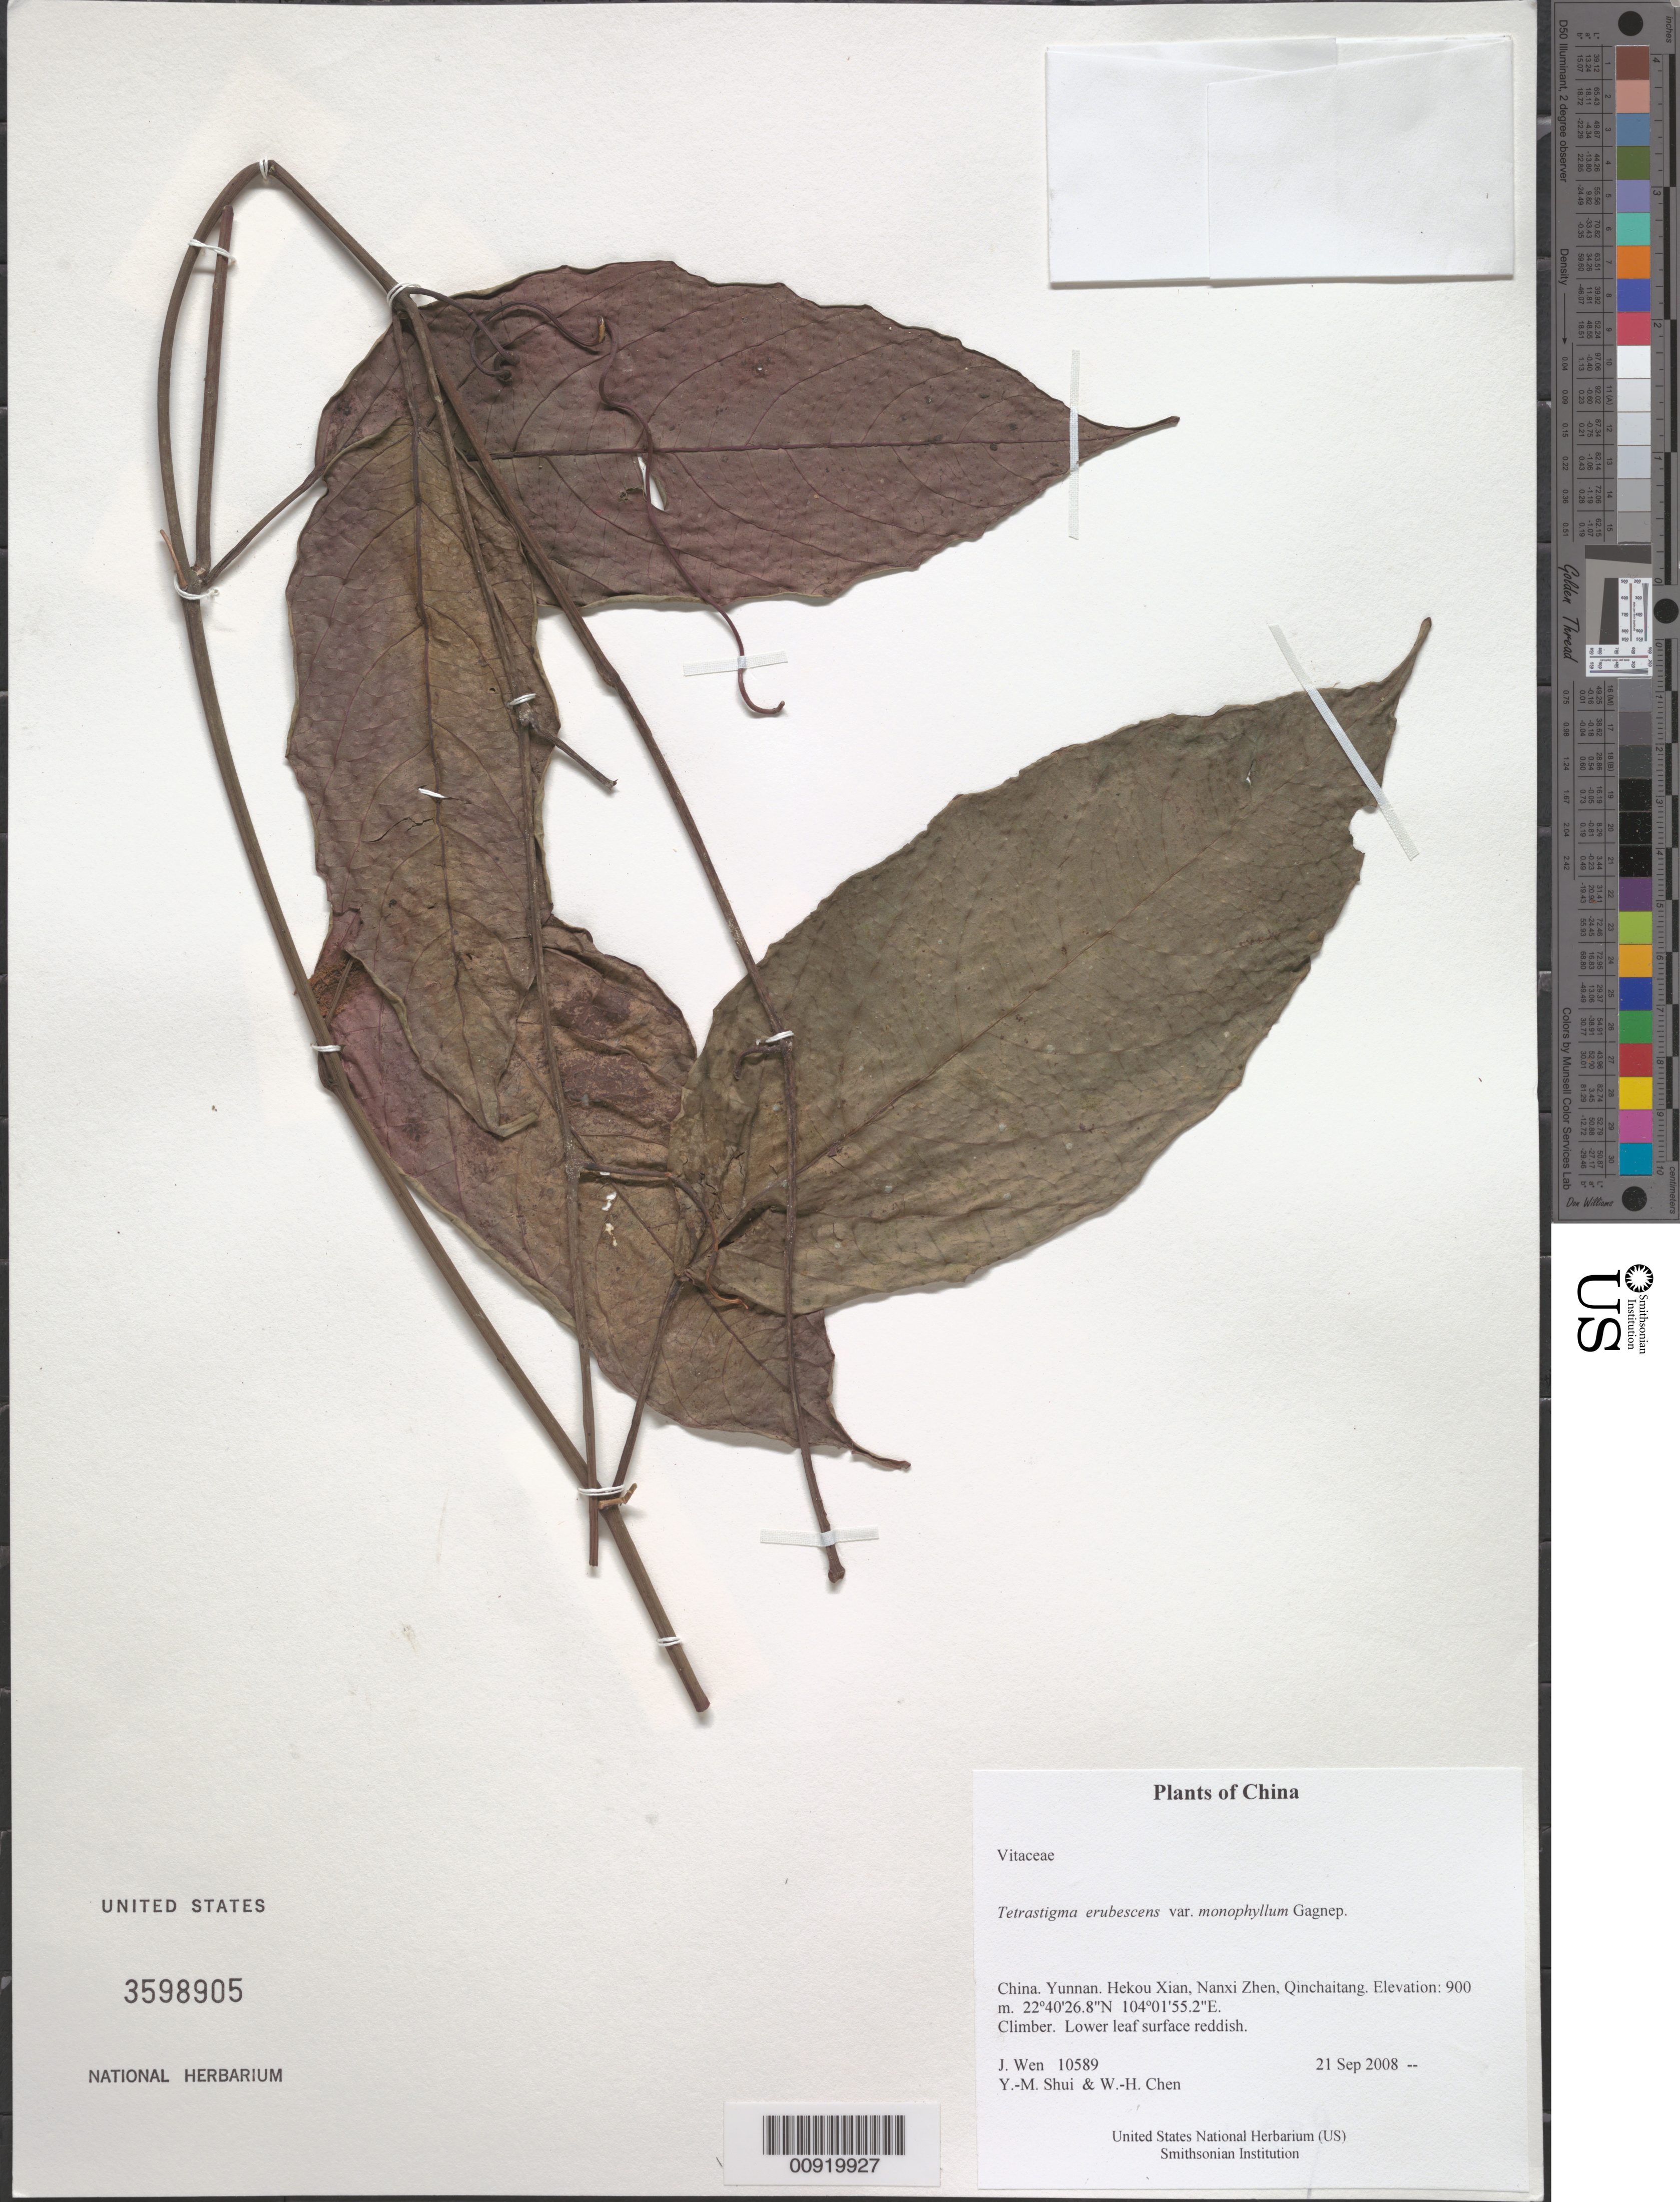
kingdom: Plantae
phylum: Tracheophyta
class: Magnoliopsida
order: Vitales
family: Vitaceae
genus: Tetrastigma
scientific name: Tetrastigma erubescens var. monophyllum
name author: Gagnep.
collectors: J. Wen, Y. Shui & W. Chen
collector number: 10589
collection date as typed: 21 Sep 2008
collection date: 2008-09-21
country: China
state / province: Yunnan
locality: Hekou Xian, Nanxi Zhen, Qinchaitang.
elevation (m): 900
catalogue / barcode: US 3598905